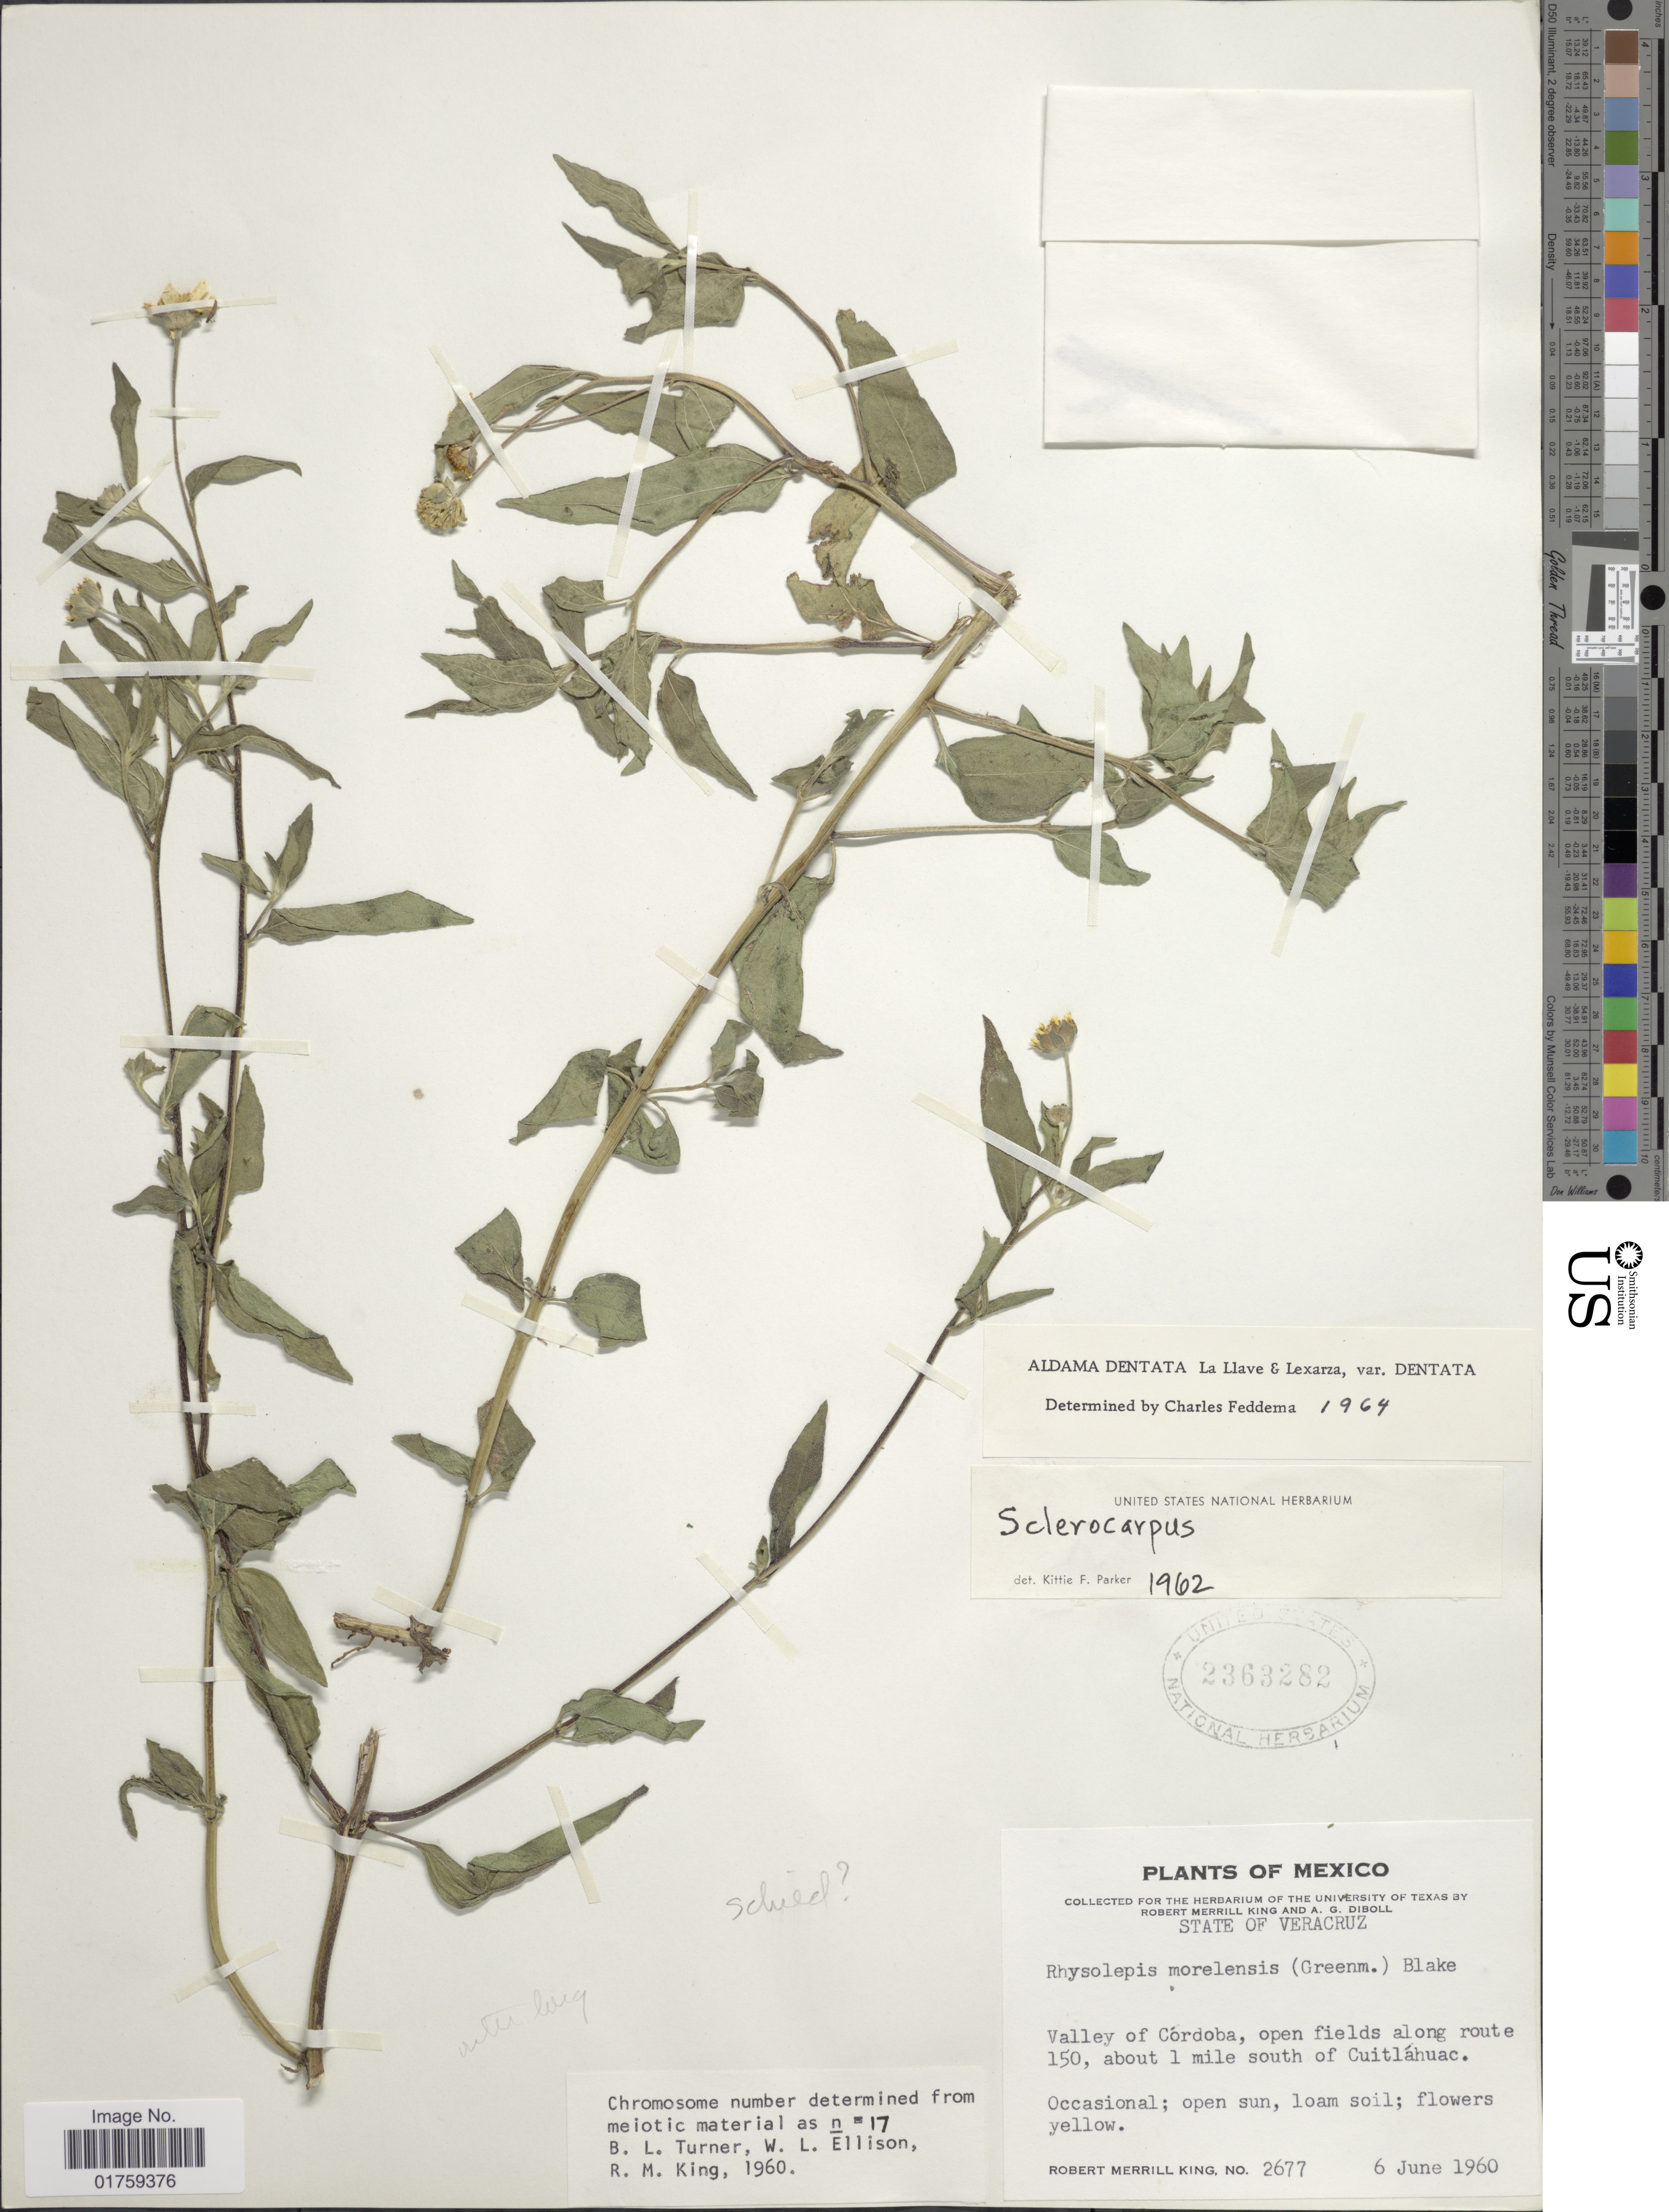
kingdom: Plantae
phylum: Tracheophyta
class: Magnoliopsida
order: Asterales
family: Asteraceae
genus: Sclerocarpus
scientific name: Sclerocarpus dentatus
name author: (La Llave) Benth. & Hook. f. ex Hemsl.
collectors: R. M. King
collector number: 2677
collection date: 1960-06-06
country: Mexico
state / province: Veracruz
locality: State of Veracruz. Valley of Cordoba, open fields along route 150, about 1 mile south of Cuitlahuac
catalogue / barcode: US 2363282